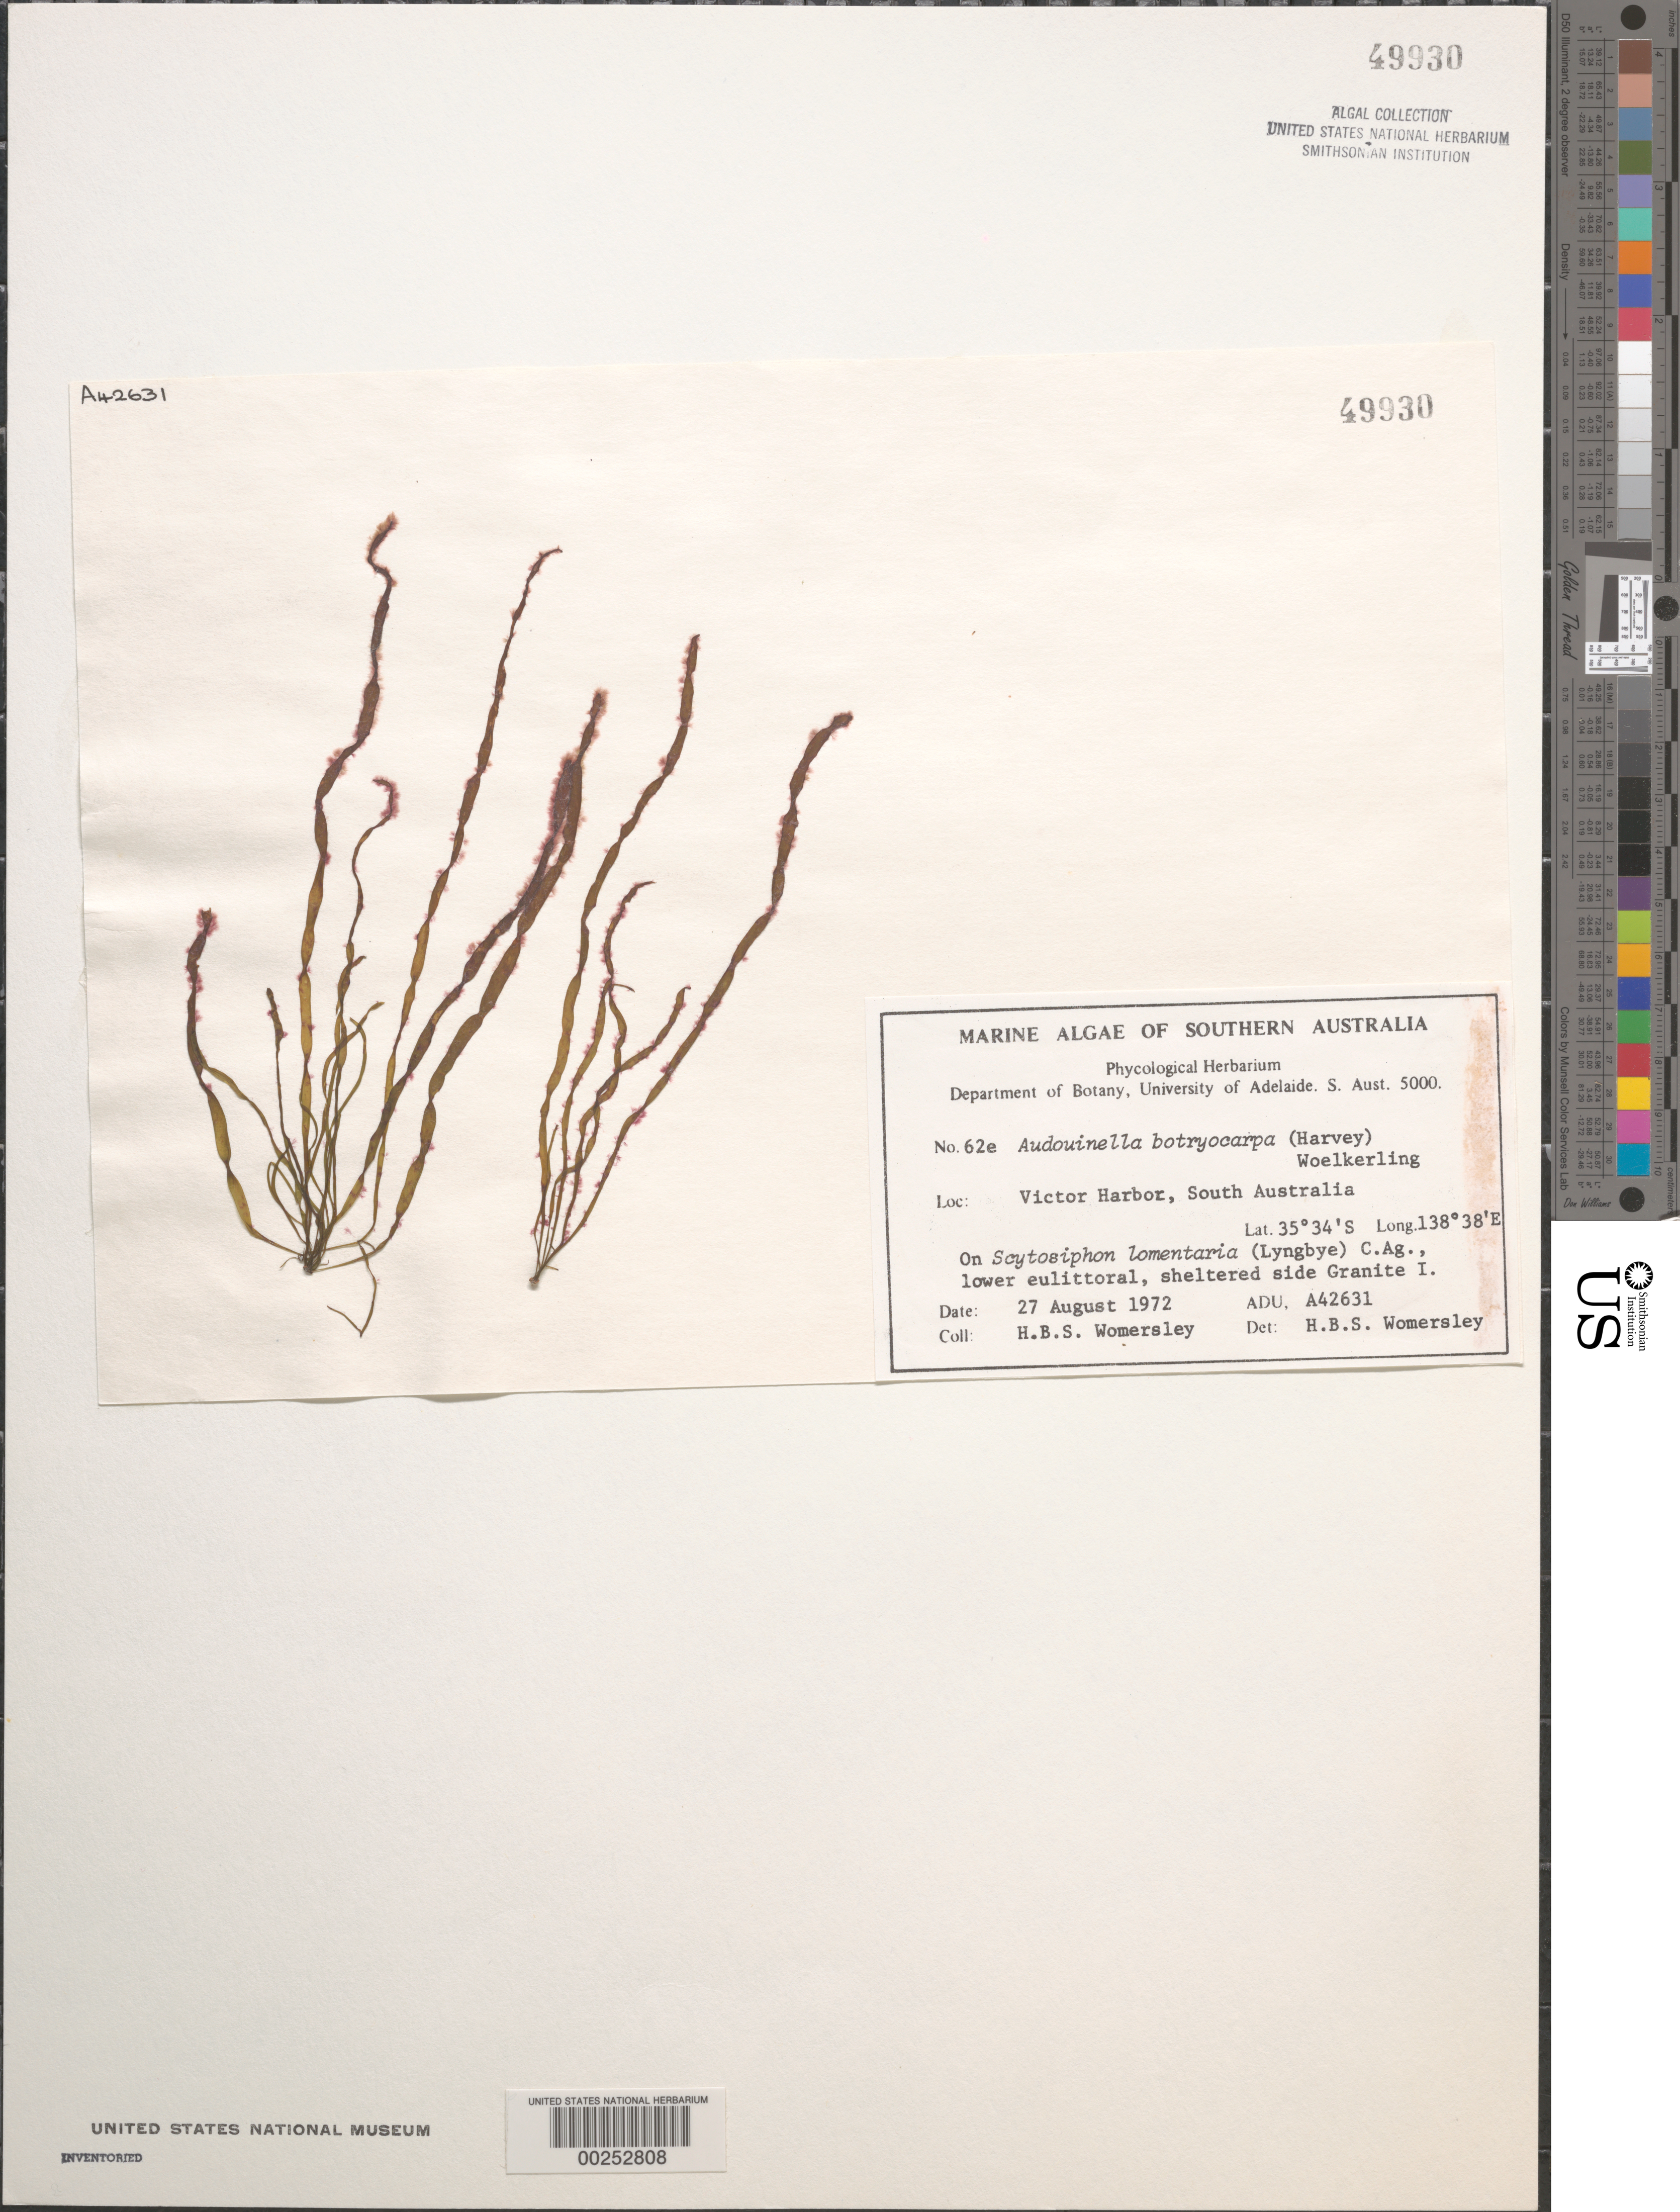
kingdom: Plantae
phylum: Rhodophyta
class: Florideophyceae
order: Colaconematales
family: Colaconemataceae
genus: Colaconema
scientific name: Colaconema caespitosum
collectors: H. B. S. Womersley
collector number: ADU A42631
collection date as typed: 27 Aug 1972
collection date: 1972-08-27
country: Australia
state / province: South Australia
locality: Victor harbor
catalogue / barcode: US 49930